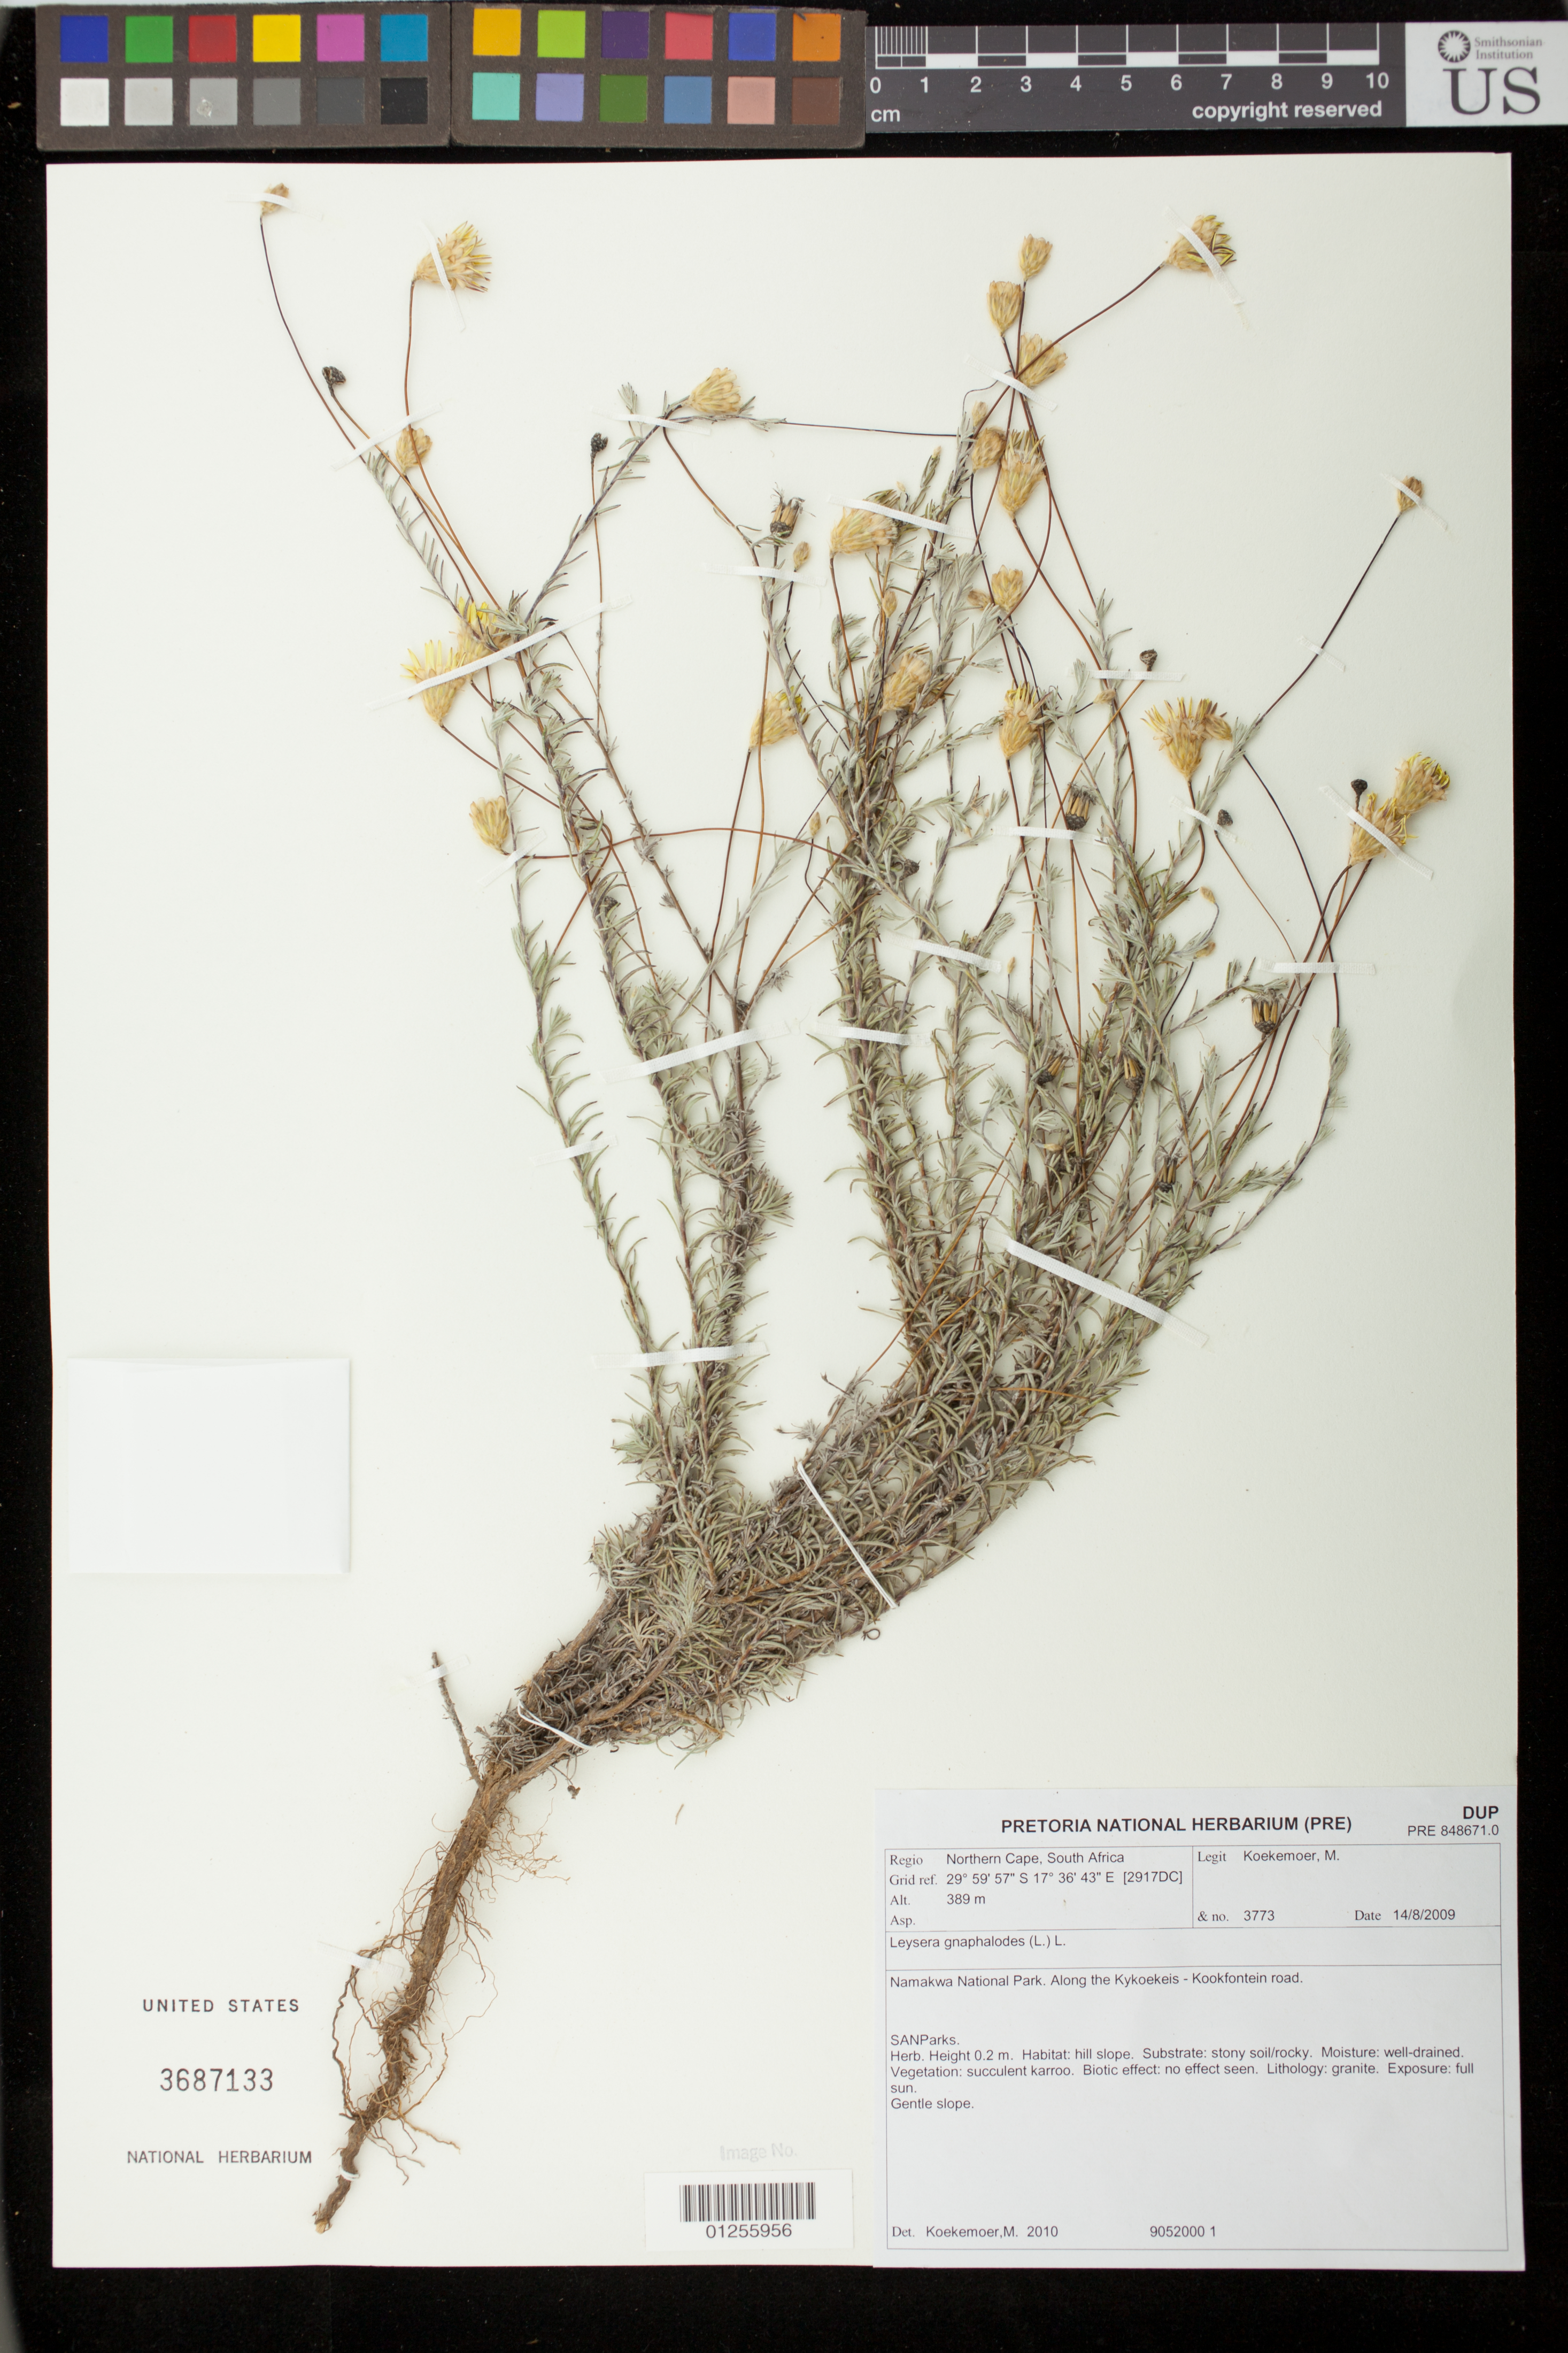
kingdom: Plantae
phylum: Tracheophyta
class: Magnoliopsida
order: Asterales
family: Asteraceae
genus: Leysera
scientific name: Leysera gnaphalodes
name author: (L.) L.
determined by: Koekemoer, M.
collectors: M. Koekemoer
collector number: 3773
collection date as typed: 14 Aug 2009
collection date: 2009-08-14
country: South Africa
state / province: Northern Cape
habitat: Hill slope, rocky soil, succulent karroo vegetation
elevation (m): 389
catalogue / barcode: US 3687133